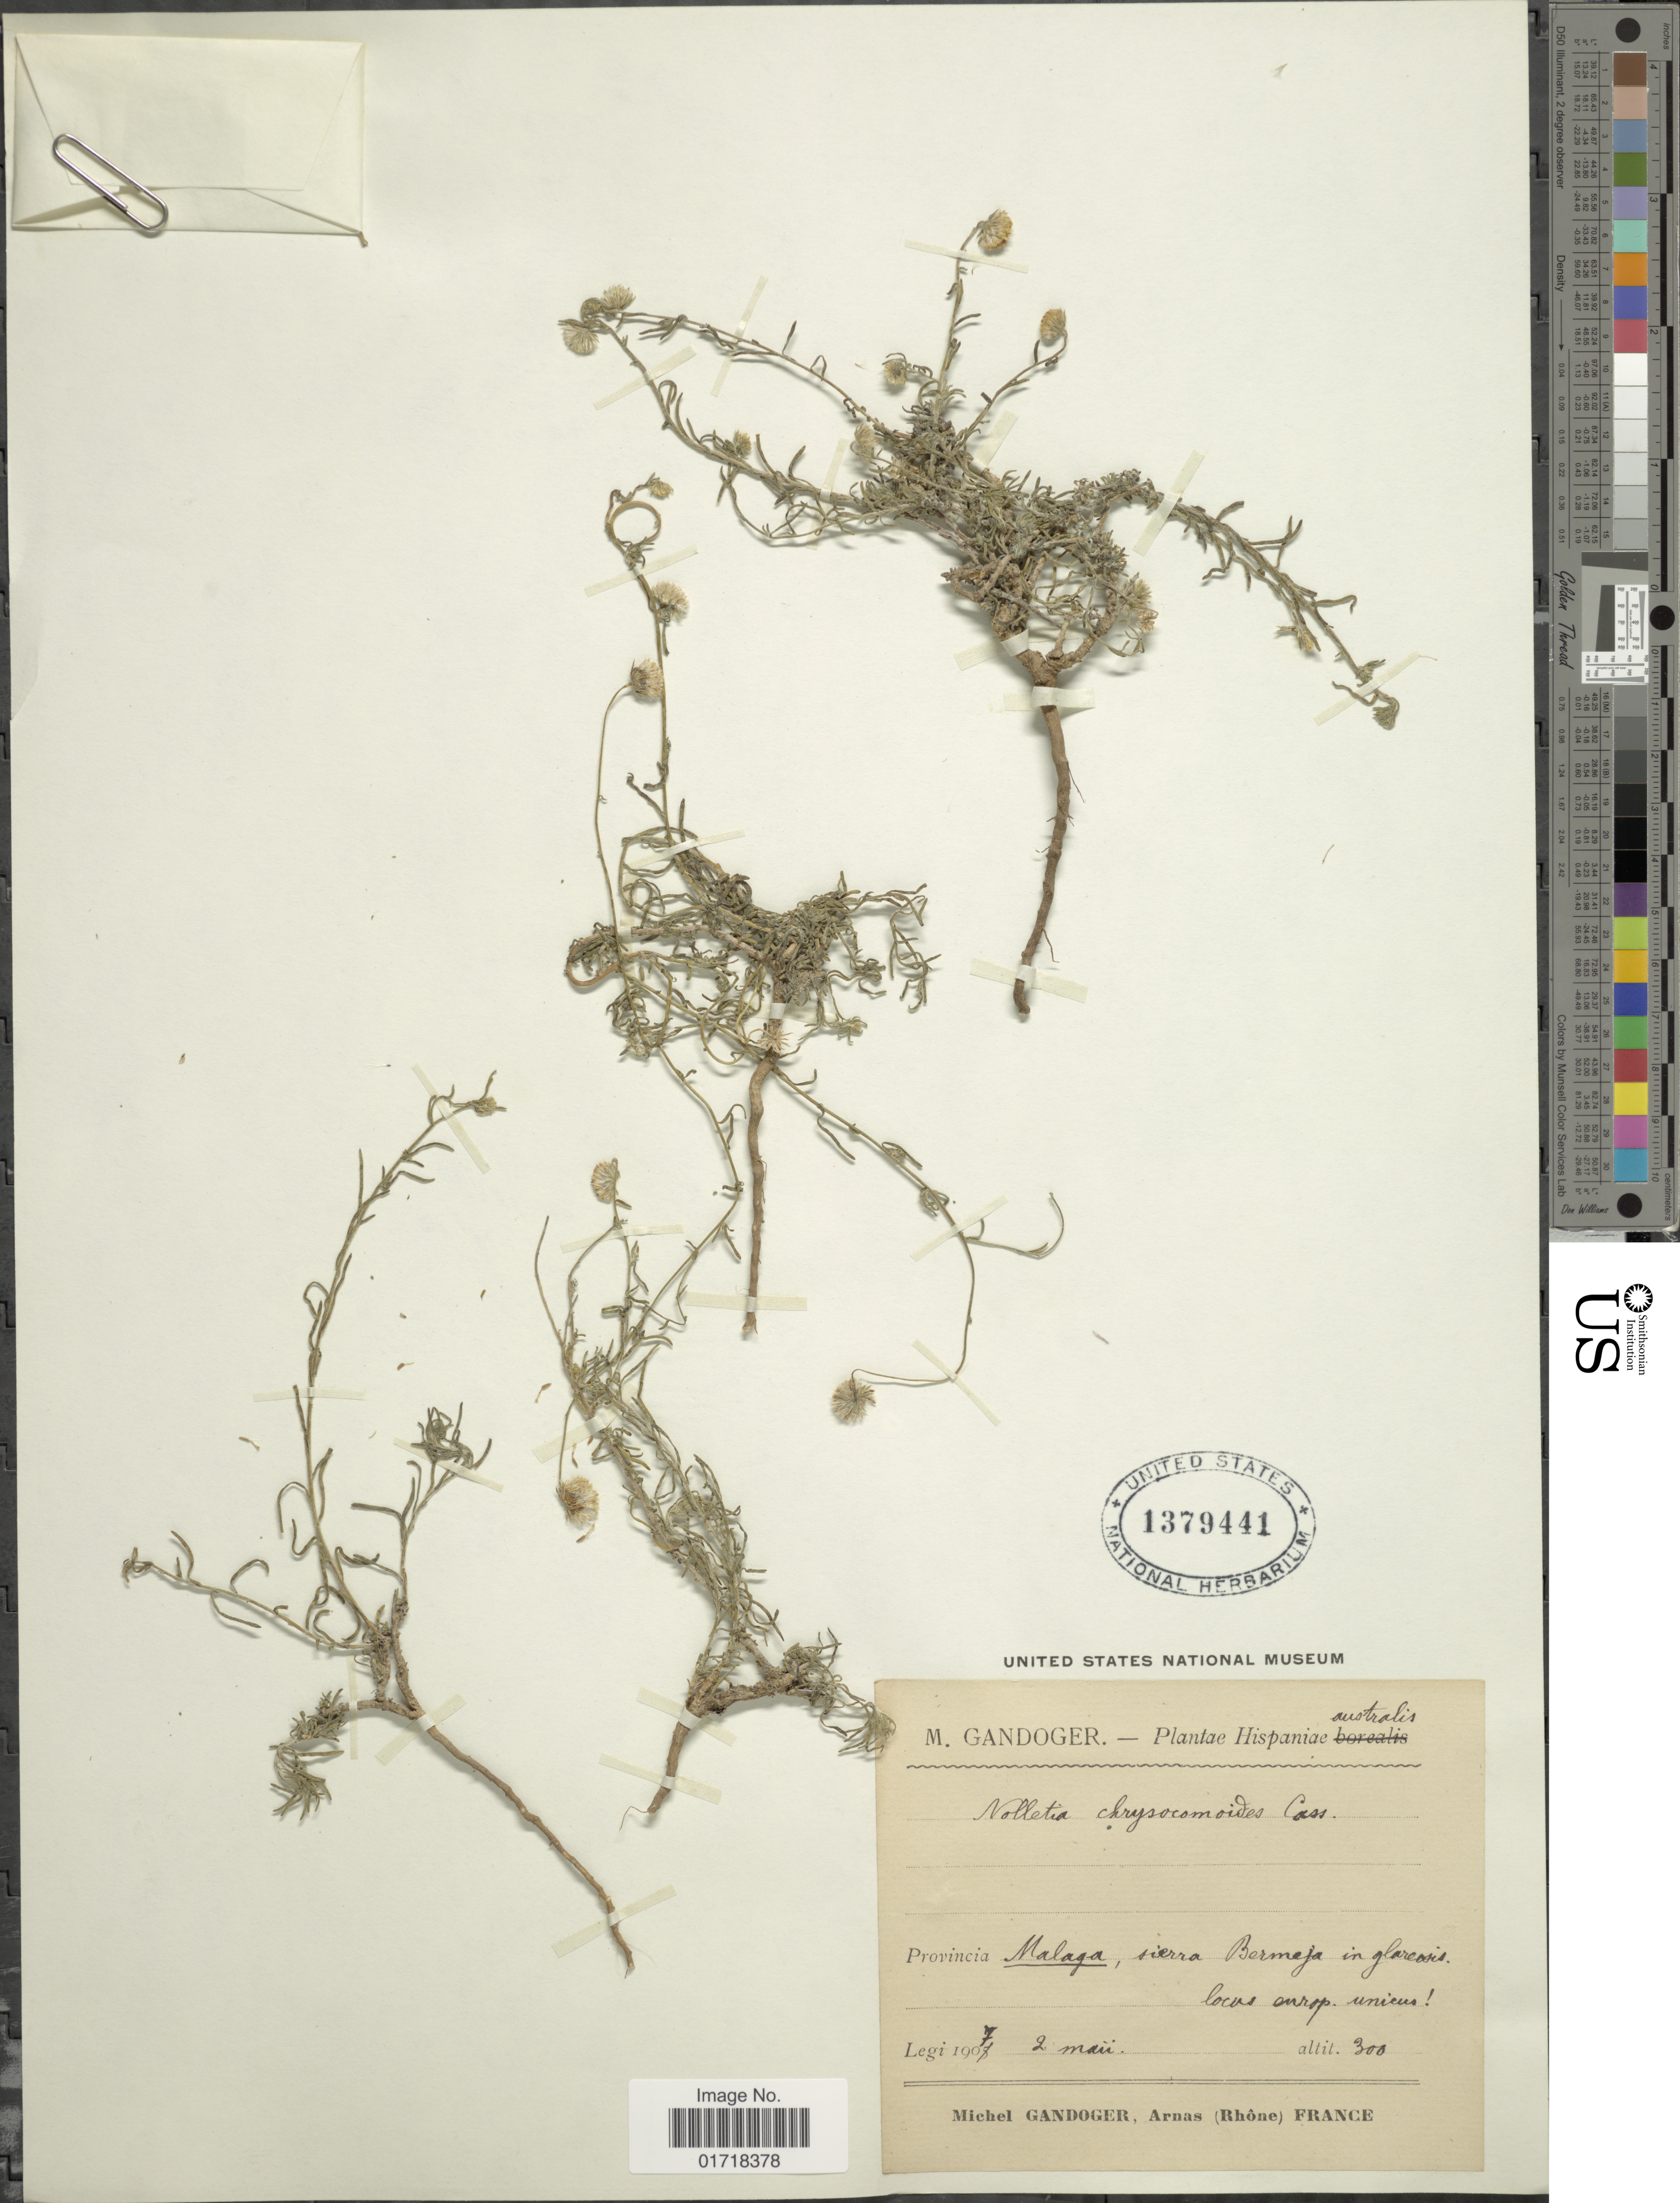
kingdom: Plantae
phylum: Tracheophyta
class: Magnoliopsida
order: Asterales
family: Asteraceae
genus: Nolletia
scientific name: Nolletia chrysocomoides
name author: (Desf.) Cass.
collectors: M. Gandoger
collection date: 1907-05-02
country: Spain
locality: Province: Malaga, sierra Bermeja in glareosis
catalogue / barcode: US 1379441